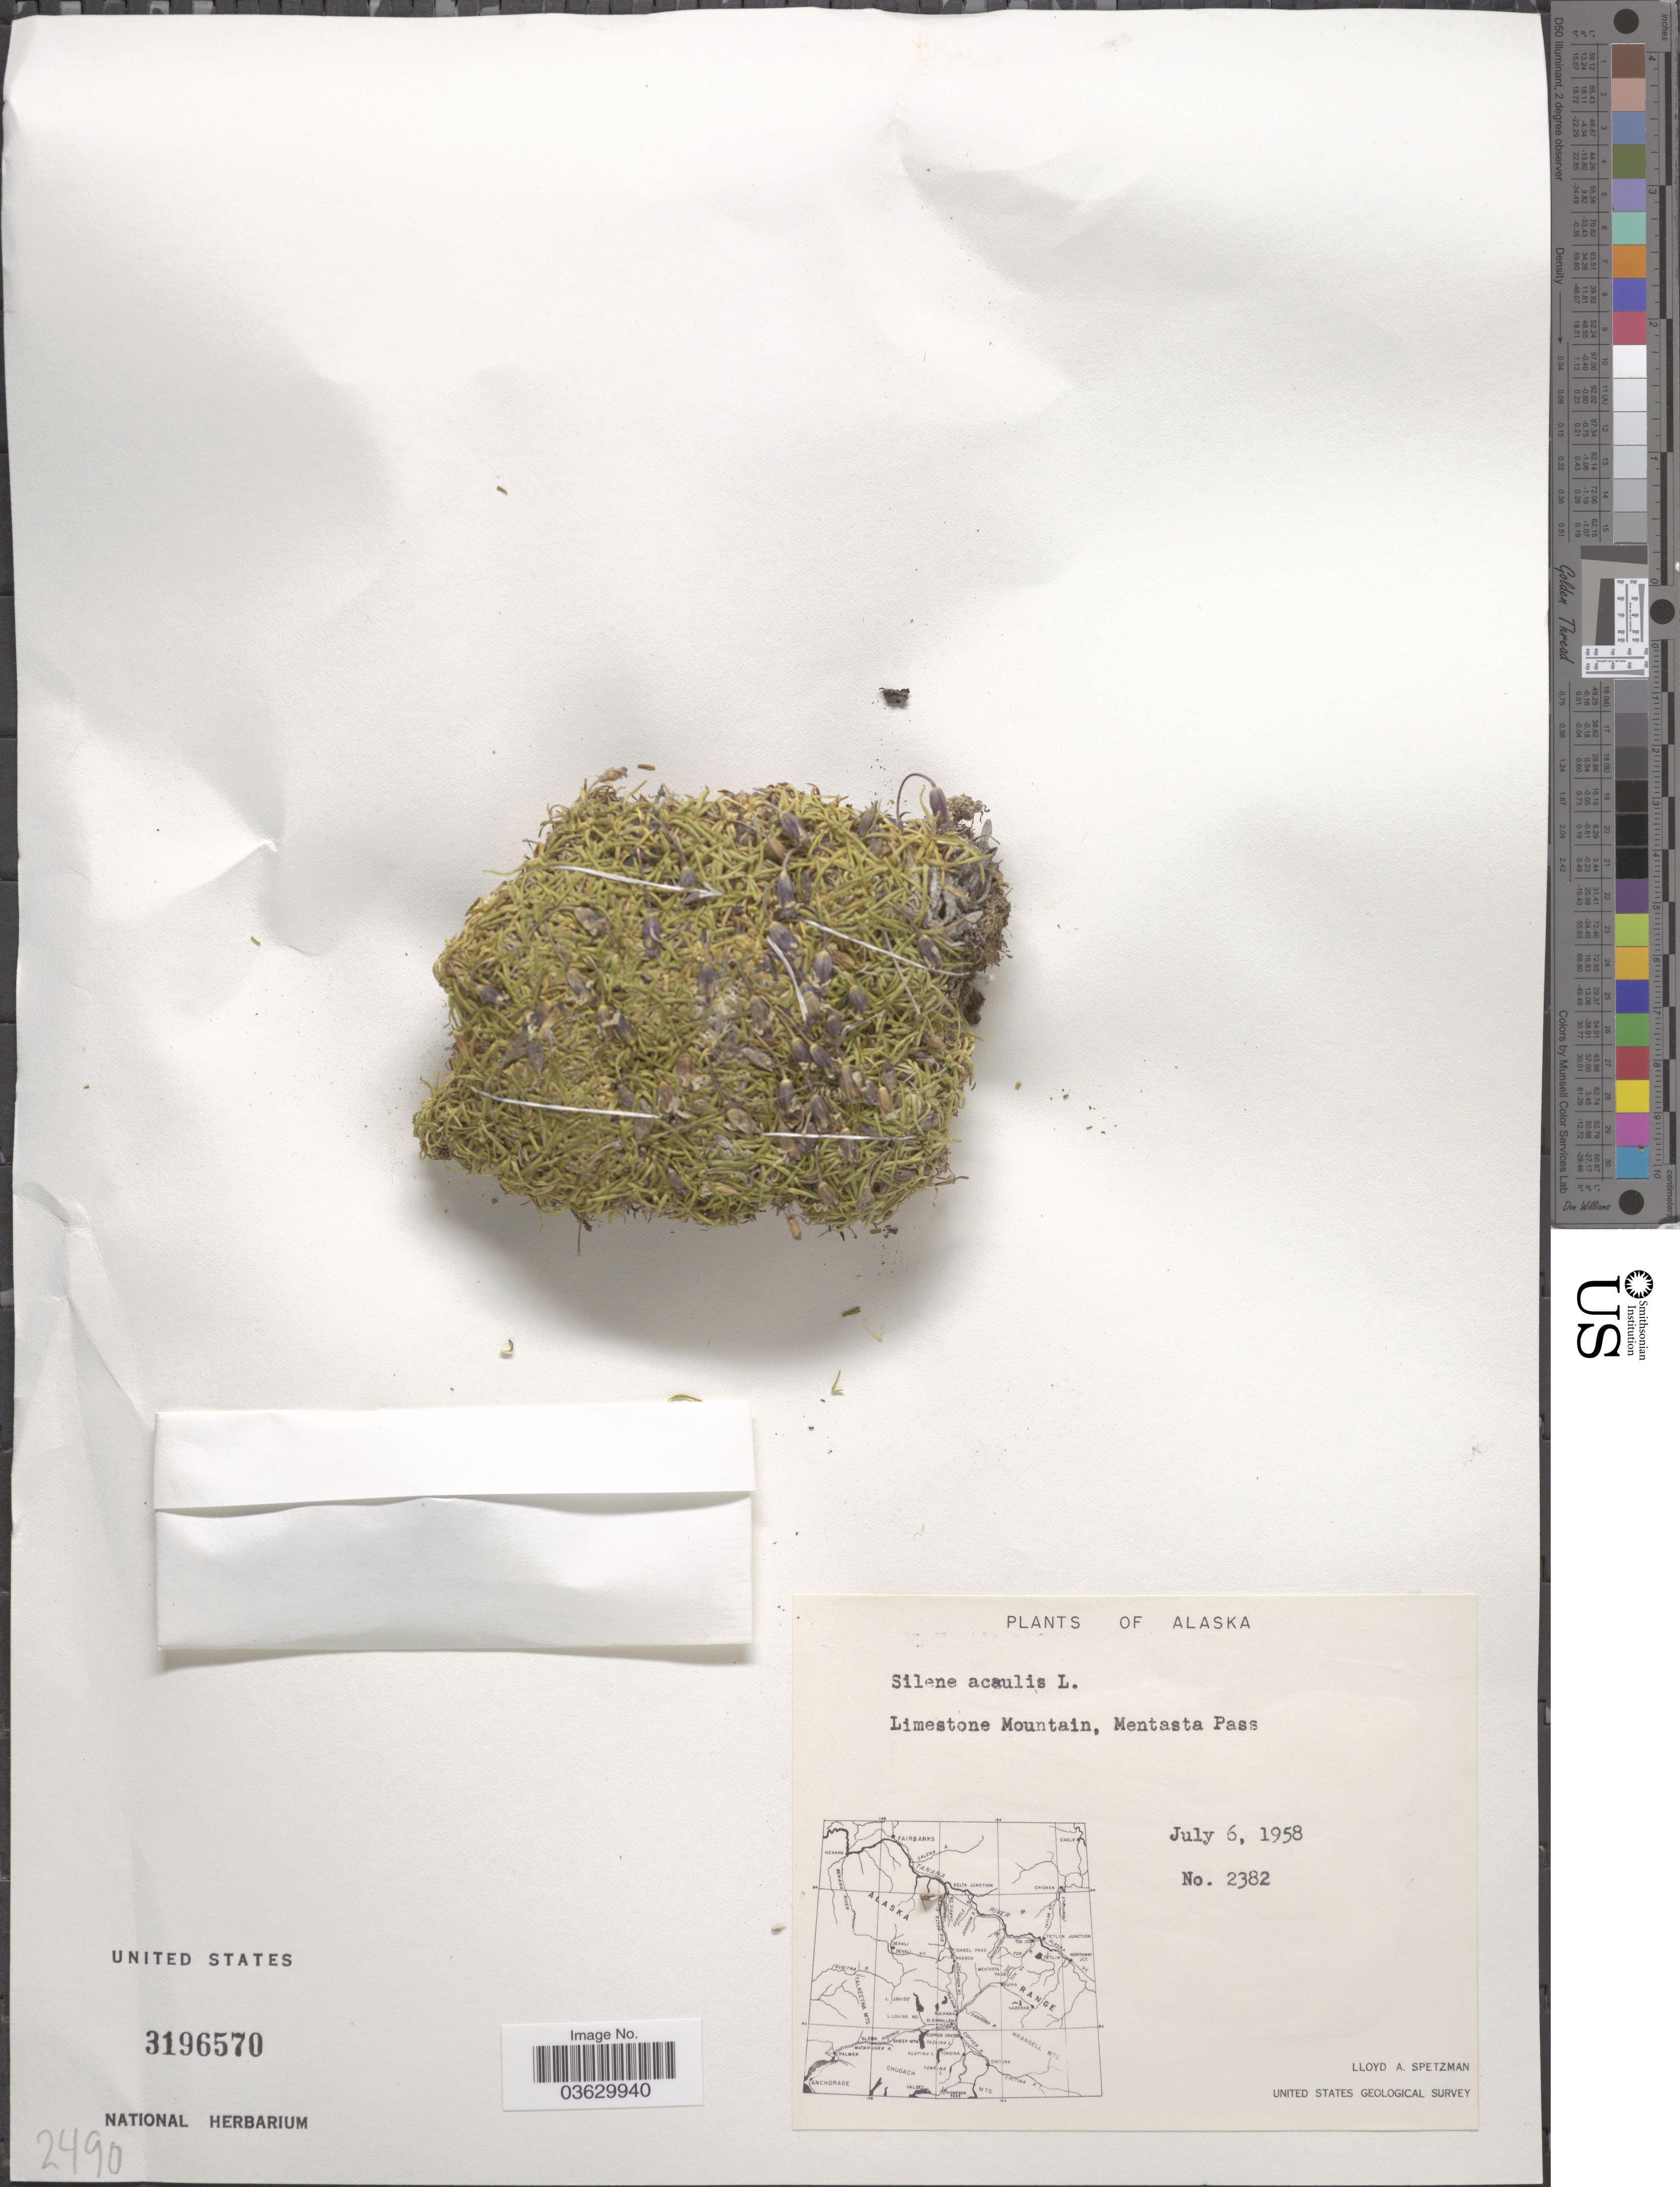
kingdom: Plantae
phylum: Tracheophyta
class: Magnoliopsida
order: Caryophyllales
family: Caryophyllaceae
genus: Silene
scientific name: Silene acaulis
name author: (L.) Jacq.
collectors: L. Spetzman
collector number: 2382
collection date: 1958-07-06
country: United States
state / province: Alaska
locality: Limestone Mountain, Mentasta Pass.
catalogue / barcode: US 3196570